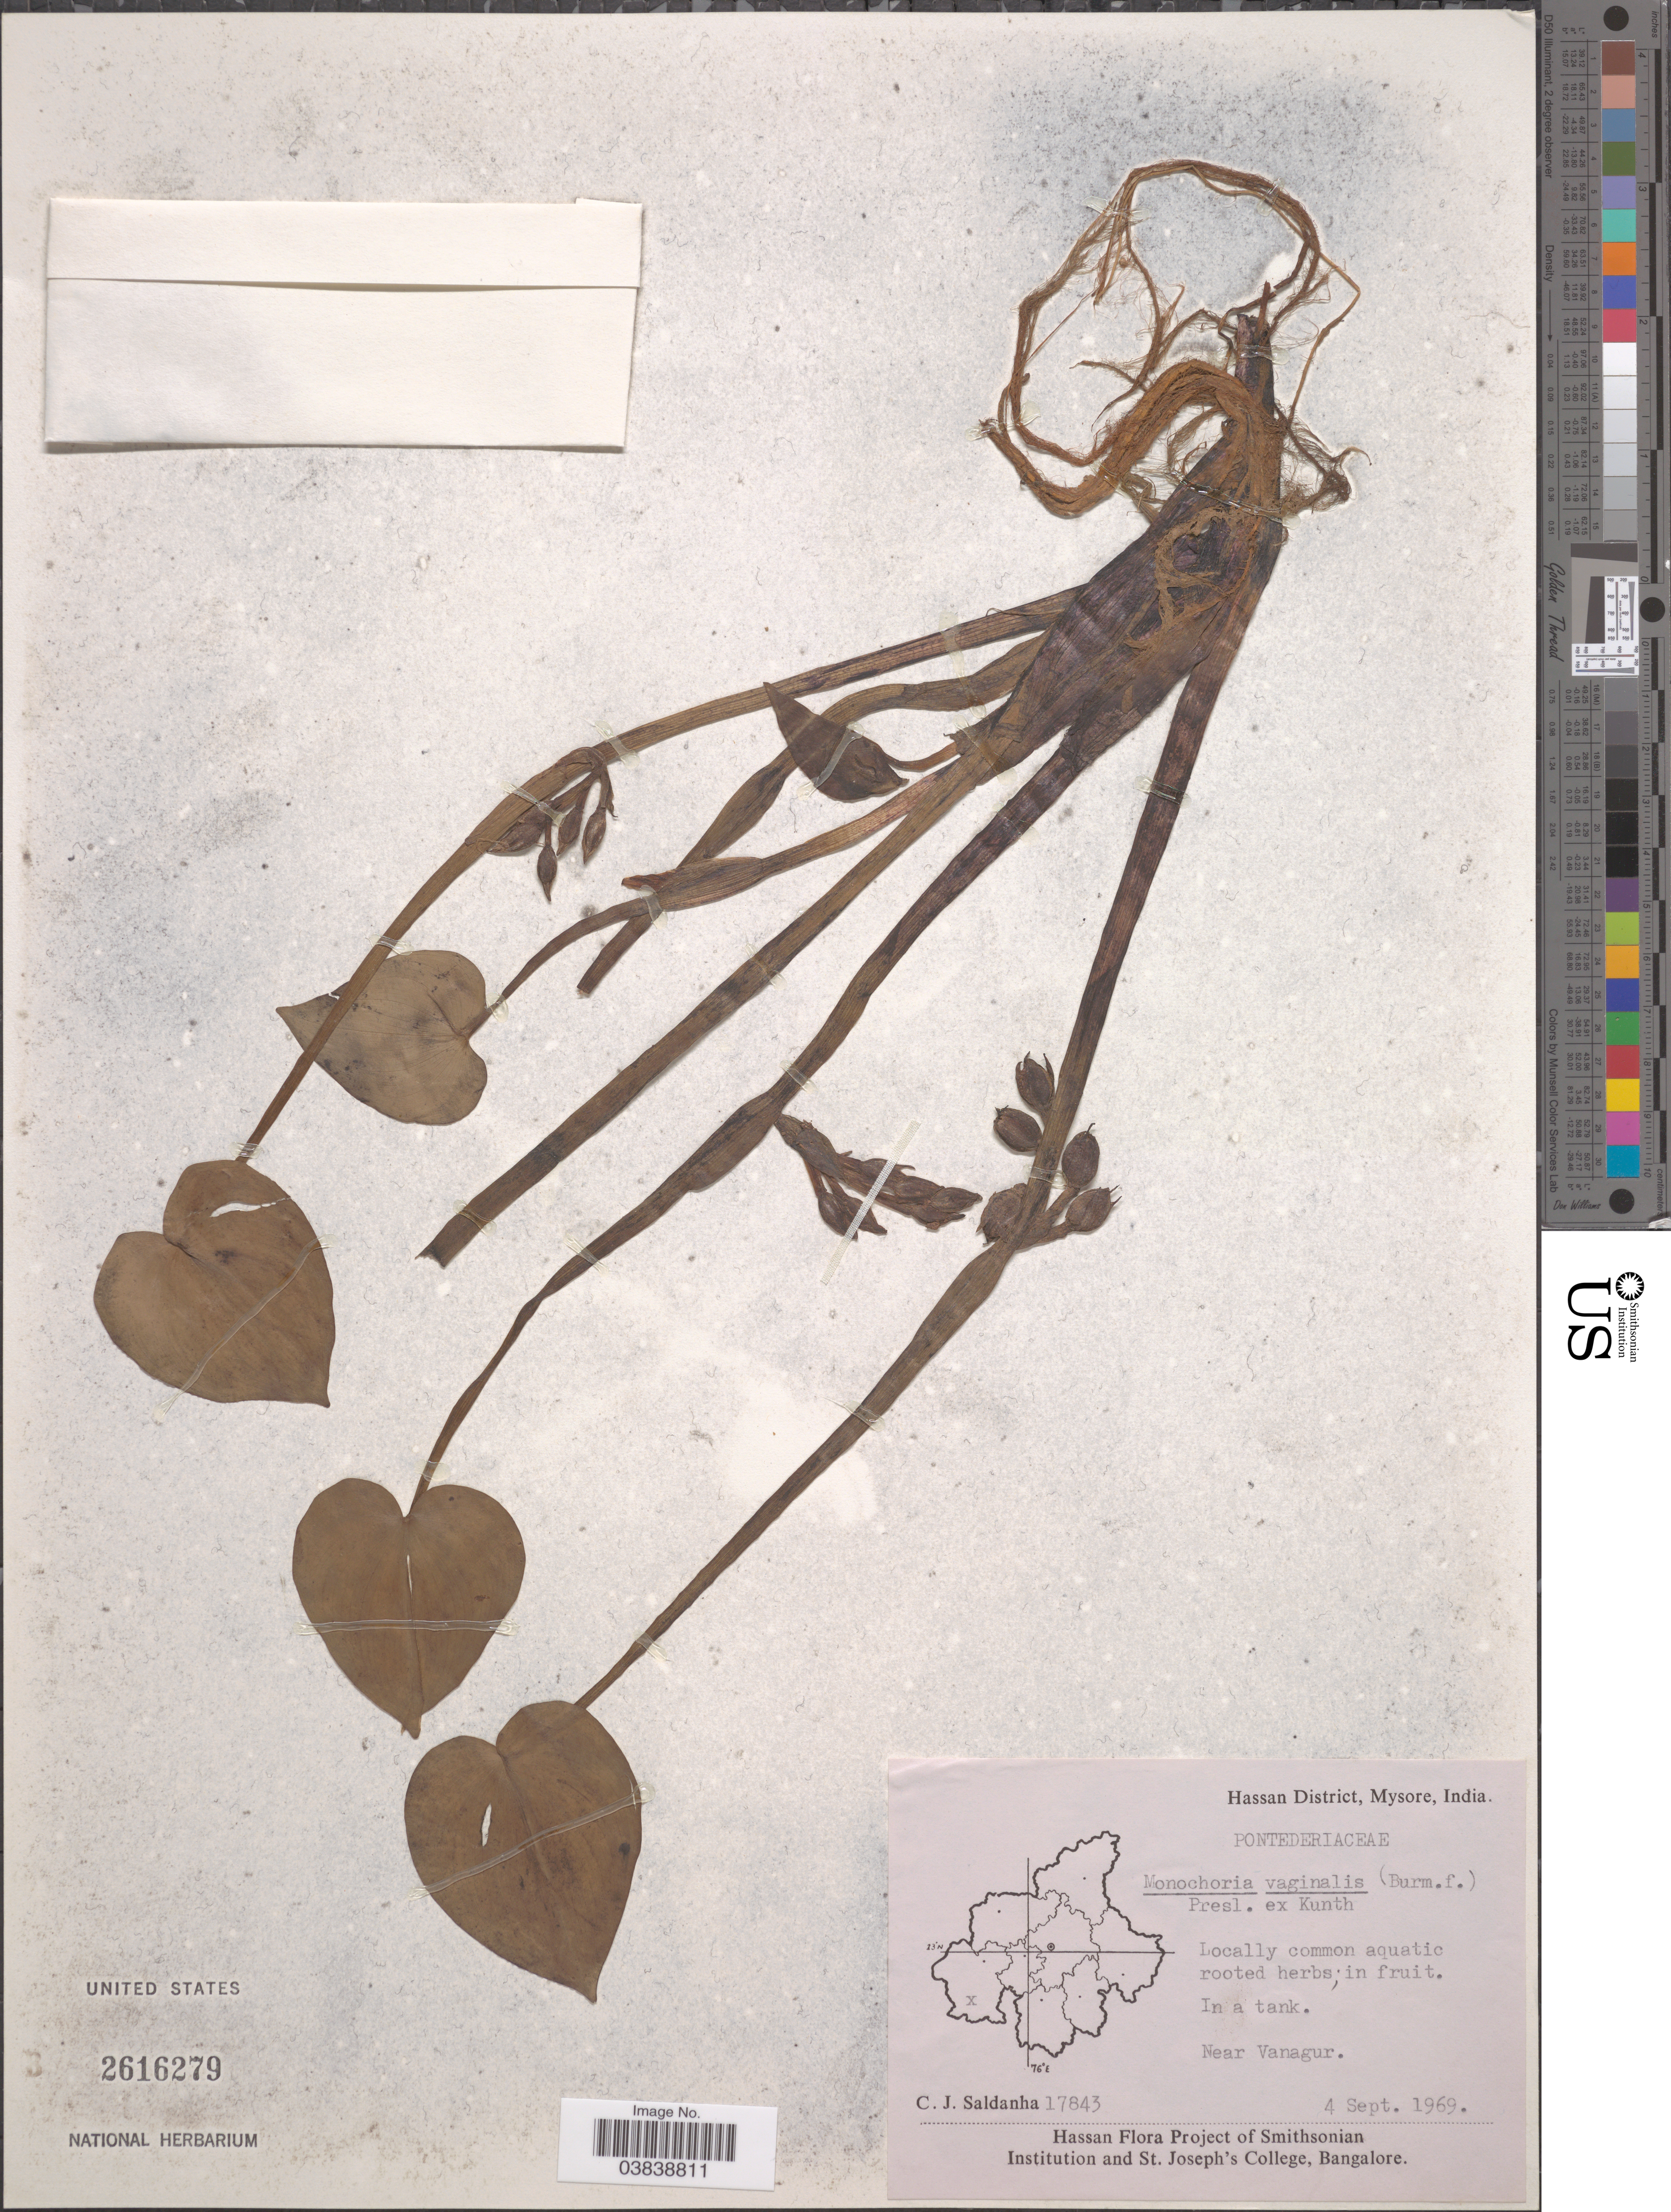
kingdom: Plantae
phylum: Tracheophyta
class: Liliopsida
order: Commelinales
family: Pontederiaceae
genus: Monochoria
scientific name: Monochoria vaginalis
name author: (Burm. f.) C. Presl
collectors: C. J. Saldanha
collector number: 17843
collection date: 1969-09-04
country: India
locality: Hassan District, Mysore. Near Vanagur.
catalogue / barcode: US 2616279